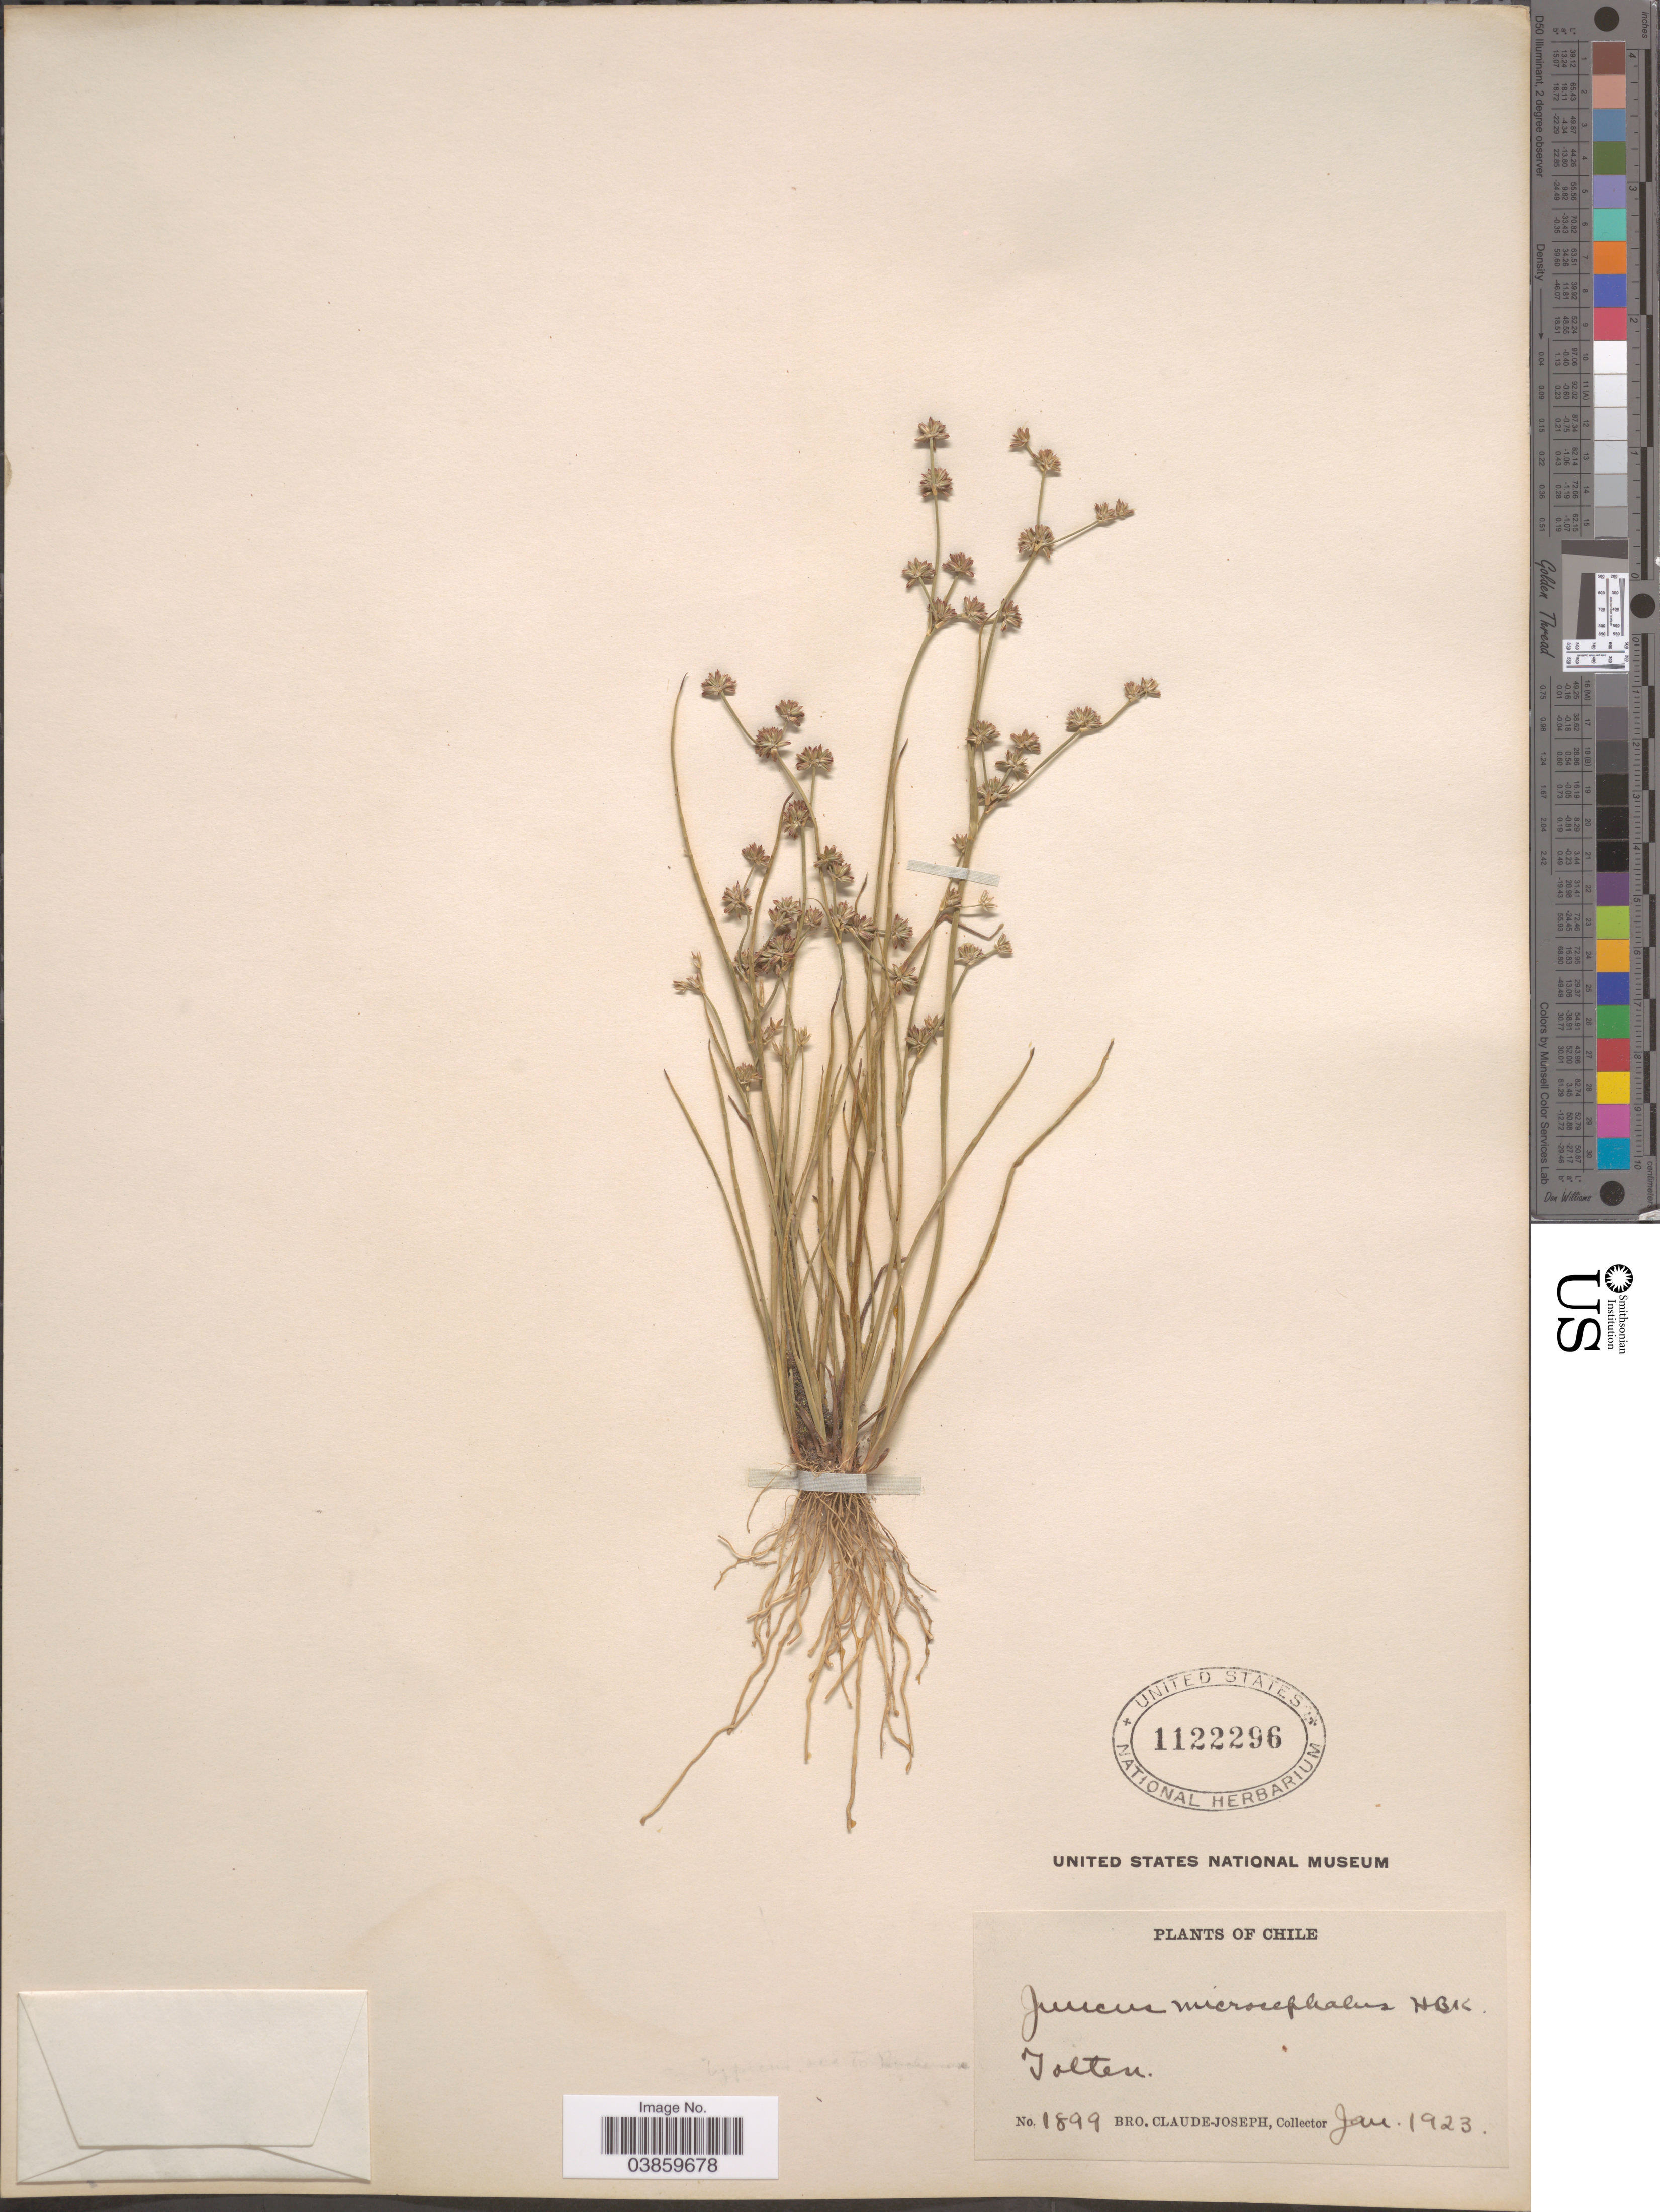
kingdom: Plantae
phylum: Tracheophyta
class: Liliopsida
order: Poales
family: Juncaceae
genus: Juncus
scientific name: Juncus microcephalus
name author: Kunth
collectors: Bro. Claude-Joseph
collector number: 1899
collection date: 1923-01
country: Chile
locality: Tolten.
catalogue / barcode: US 1122296